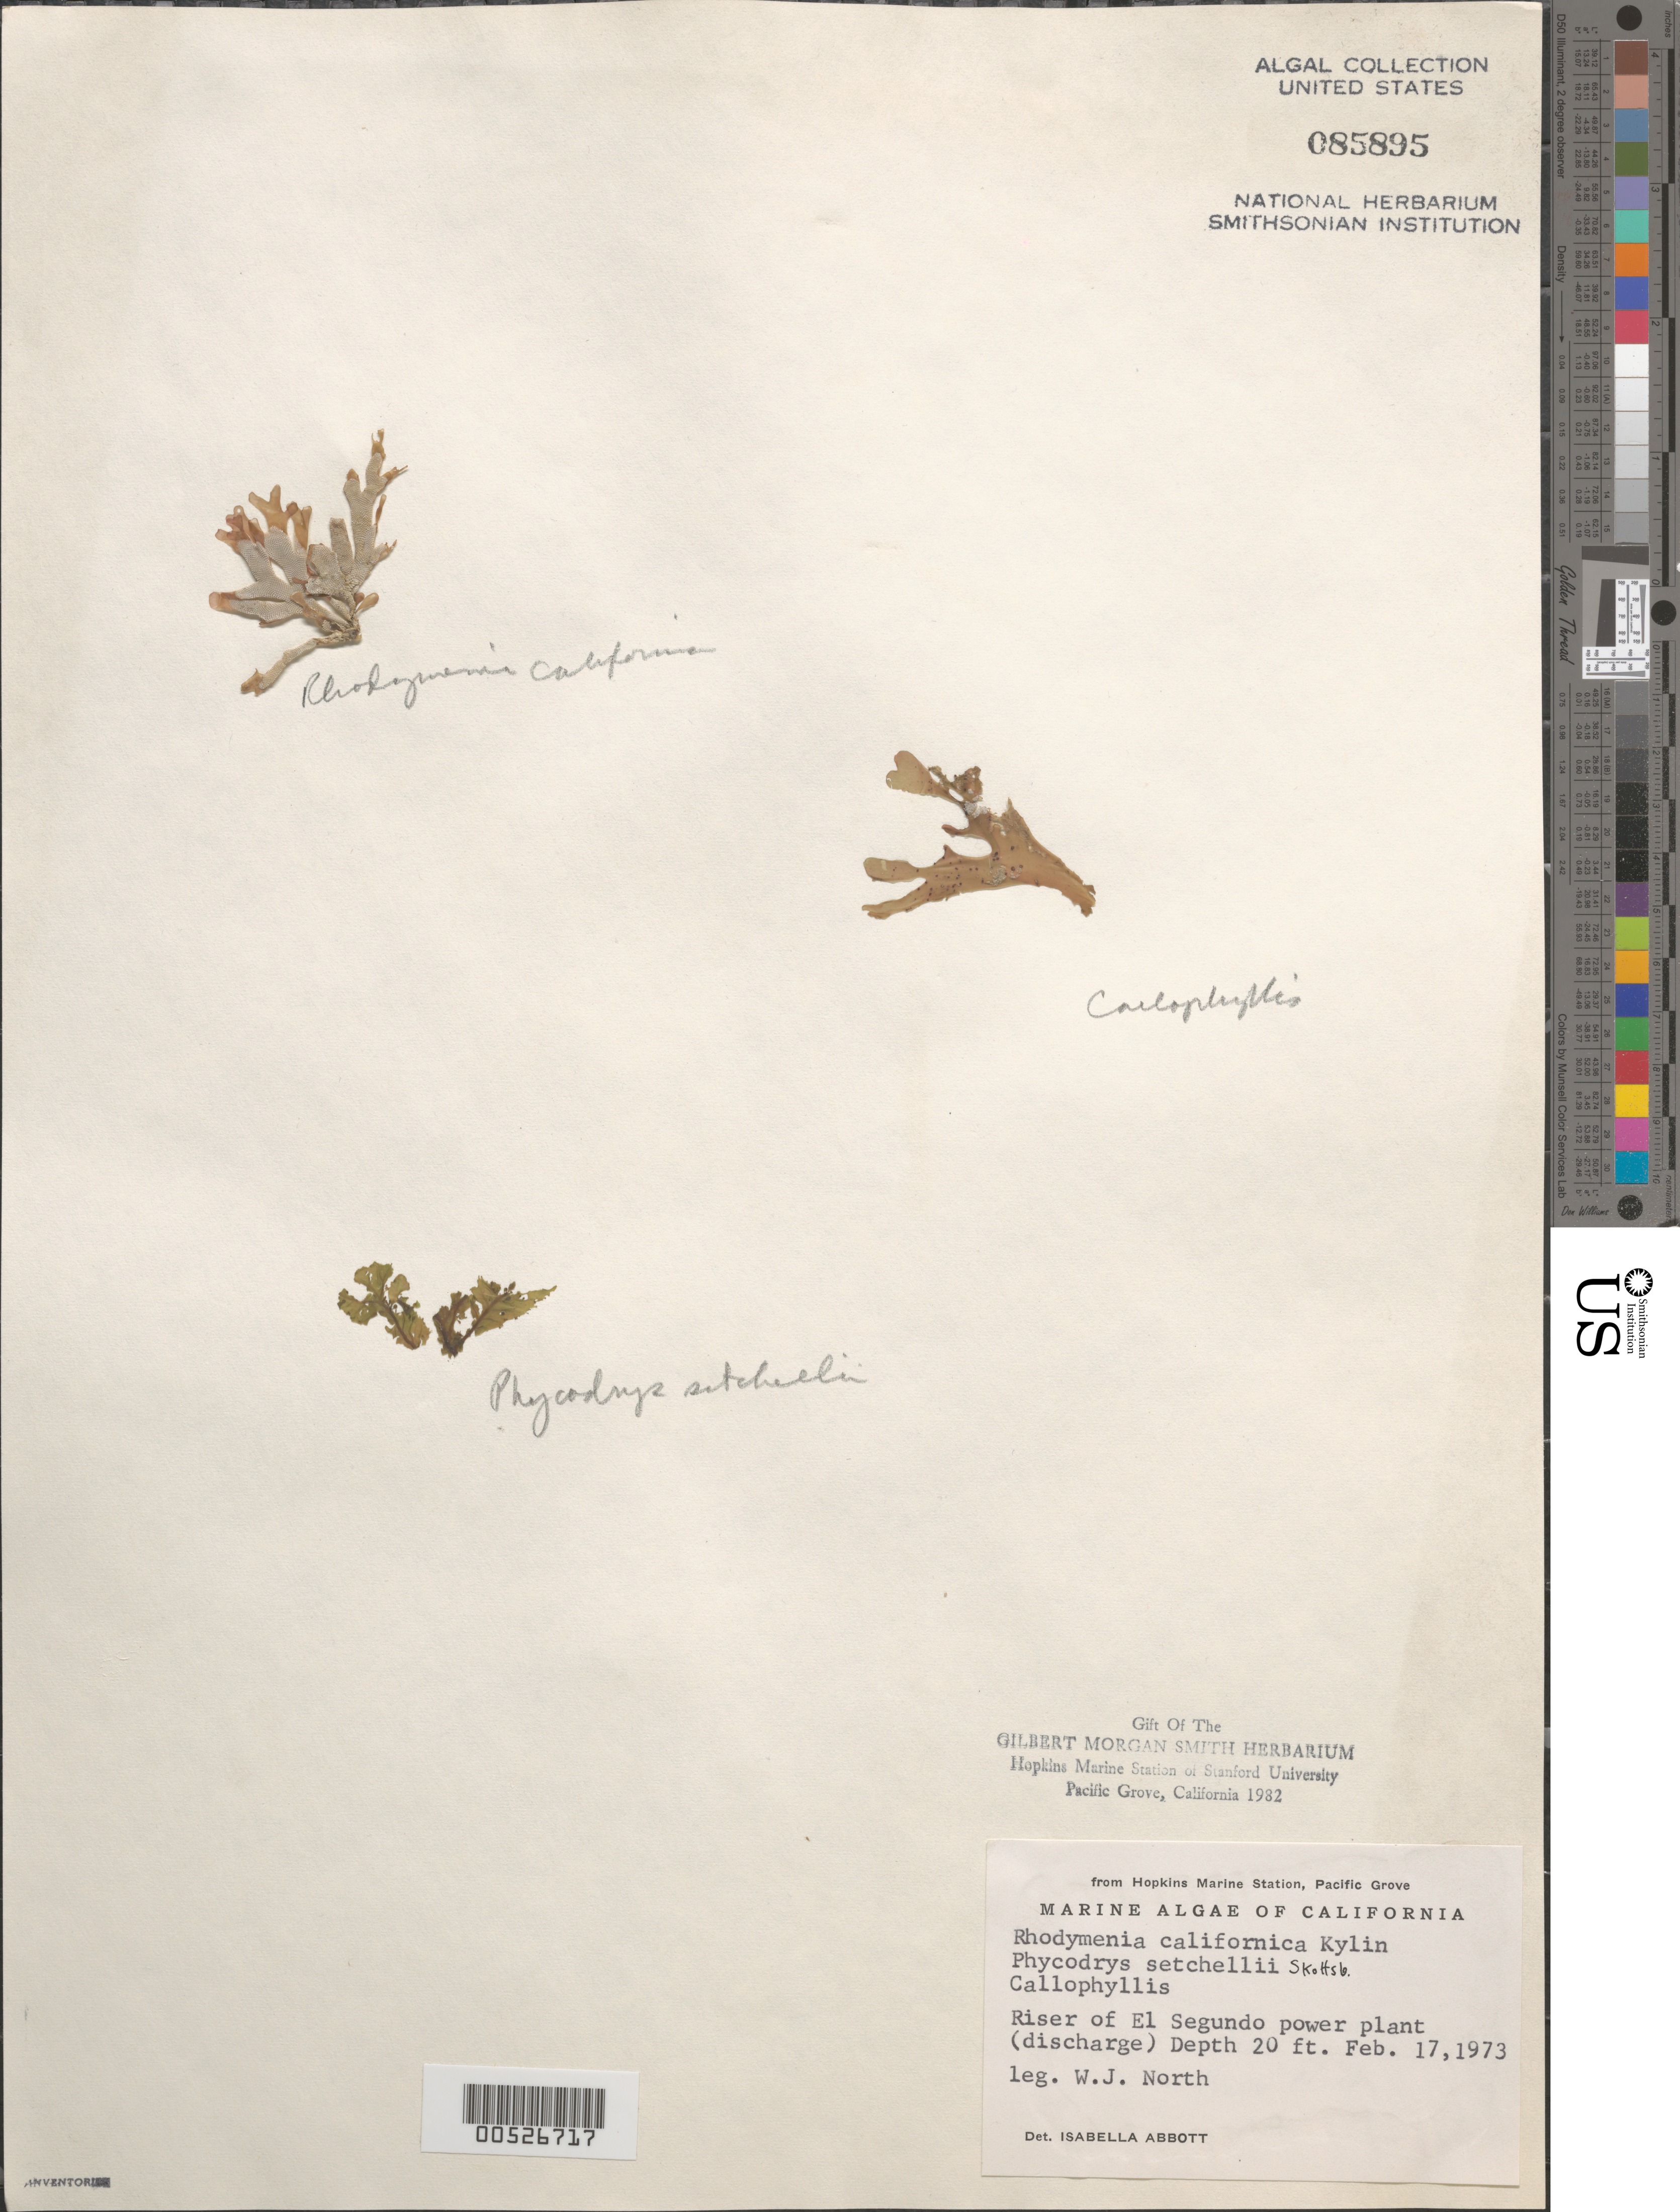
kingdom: Plantae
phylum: Rhodophyta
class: Florideophyceae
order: Rhodymeniales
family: Rhodymeniaceae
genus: Rhodymenia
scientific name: Rhodymenia californica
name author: Kylin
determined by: Abbott, Isabella A.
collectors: W. North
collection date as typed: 17 Feb 1973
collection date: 1973-02-17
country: United States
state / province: California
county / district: Los Angeles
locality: El Segundo power plant riser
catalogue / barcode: US 85895